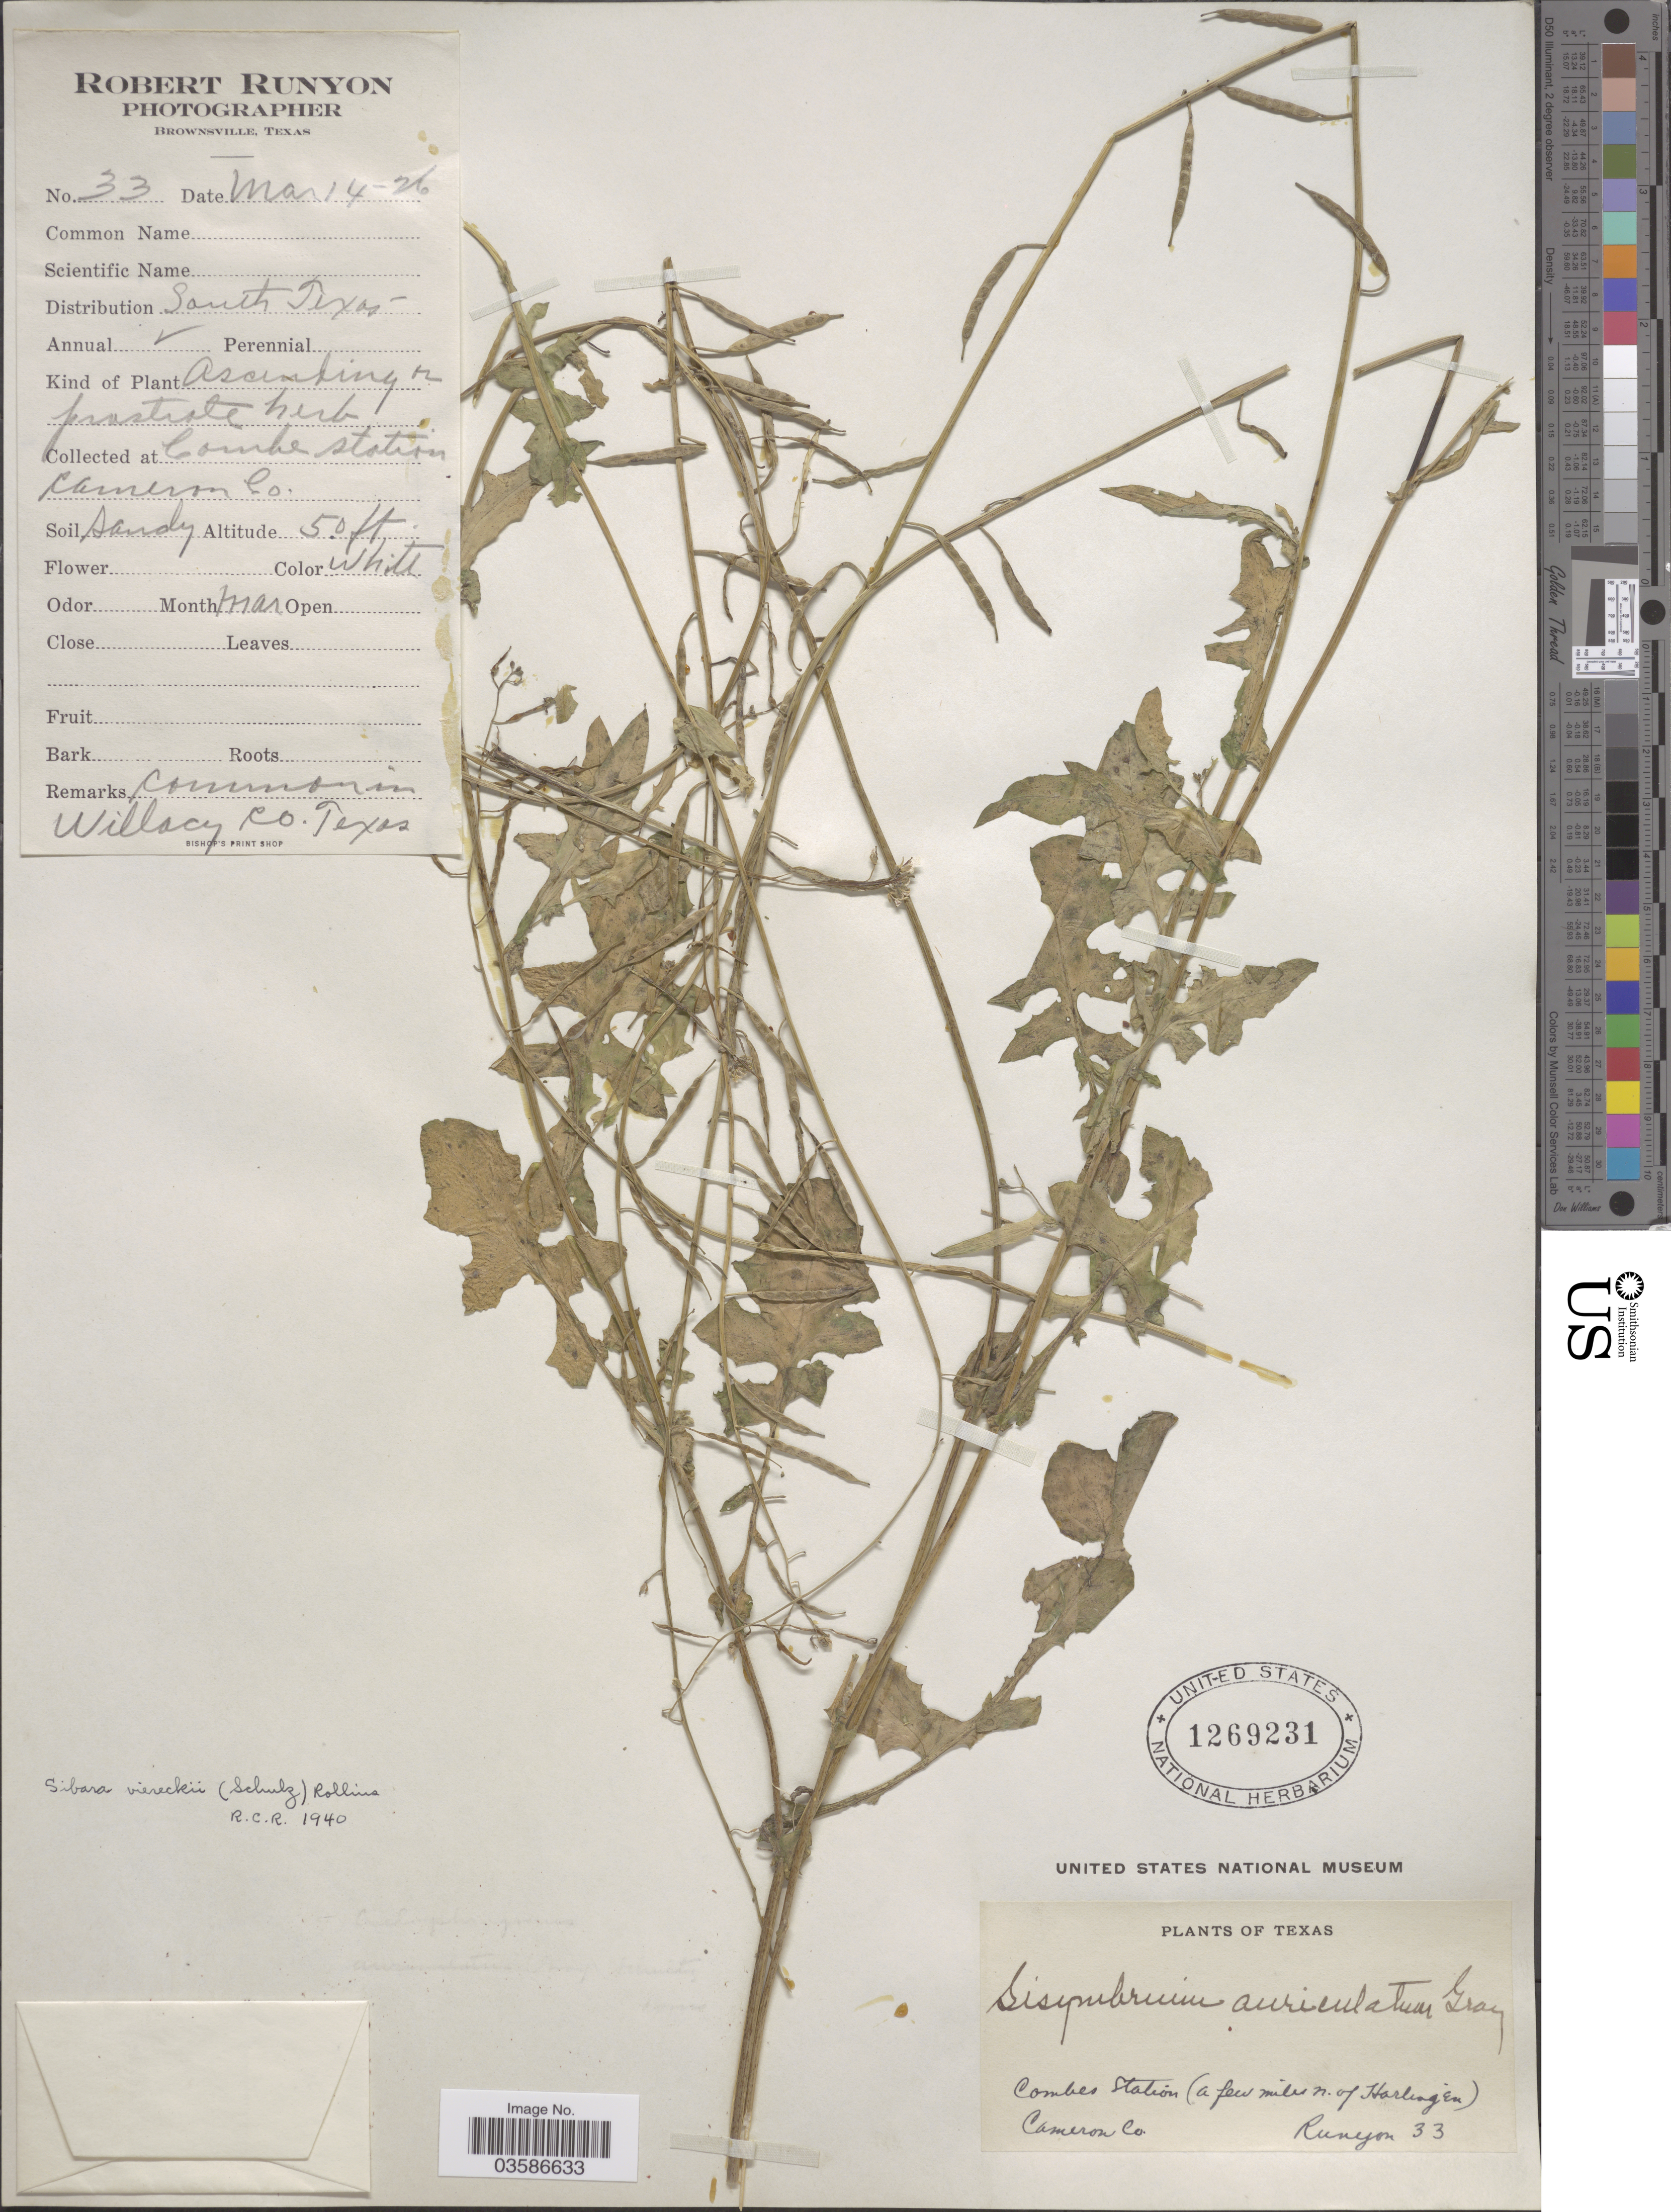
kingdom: Plantae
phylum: Tracheophyta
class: Magnoliopsida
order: Brassicales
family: Brassicaceae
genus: Dryopetalon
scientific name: Dryopetalon viereckii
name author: (O.E. Schulz) Al-Shehbaz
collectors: R. Runyon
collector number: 33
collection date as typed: Transcribed d/m/y: 14/3/26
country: United States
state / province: Texas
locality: Combes Station (a few miles n. of Harlingen). Cameron Co. South Texas. Willacy Co.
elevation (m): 15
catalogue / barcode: US 1269231